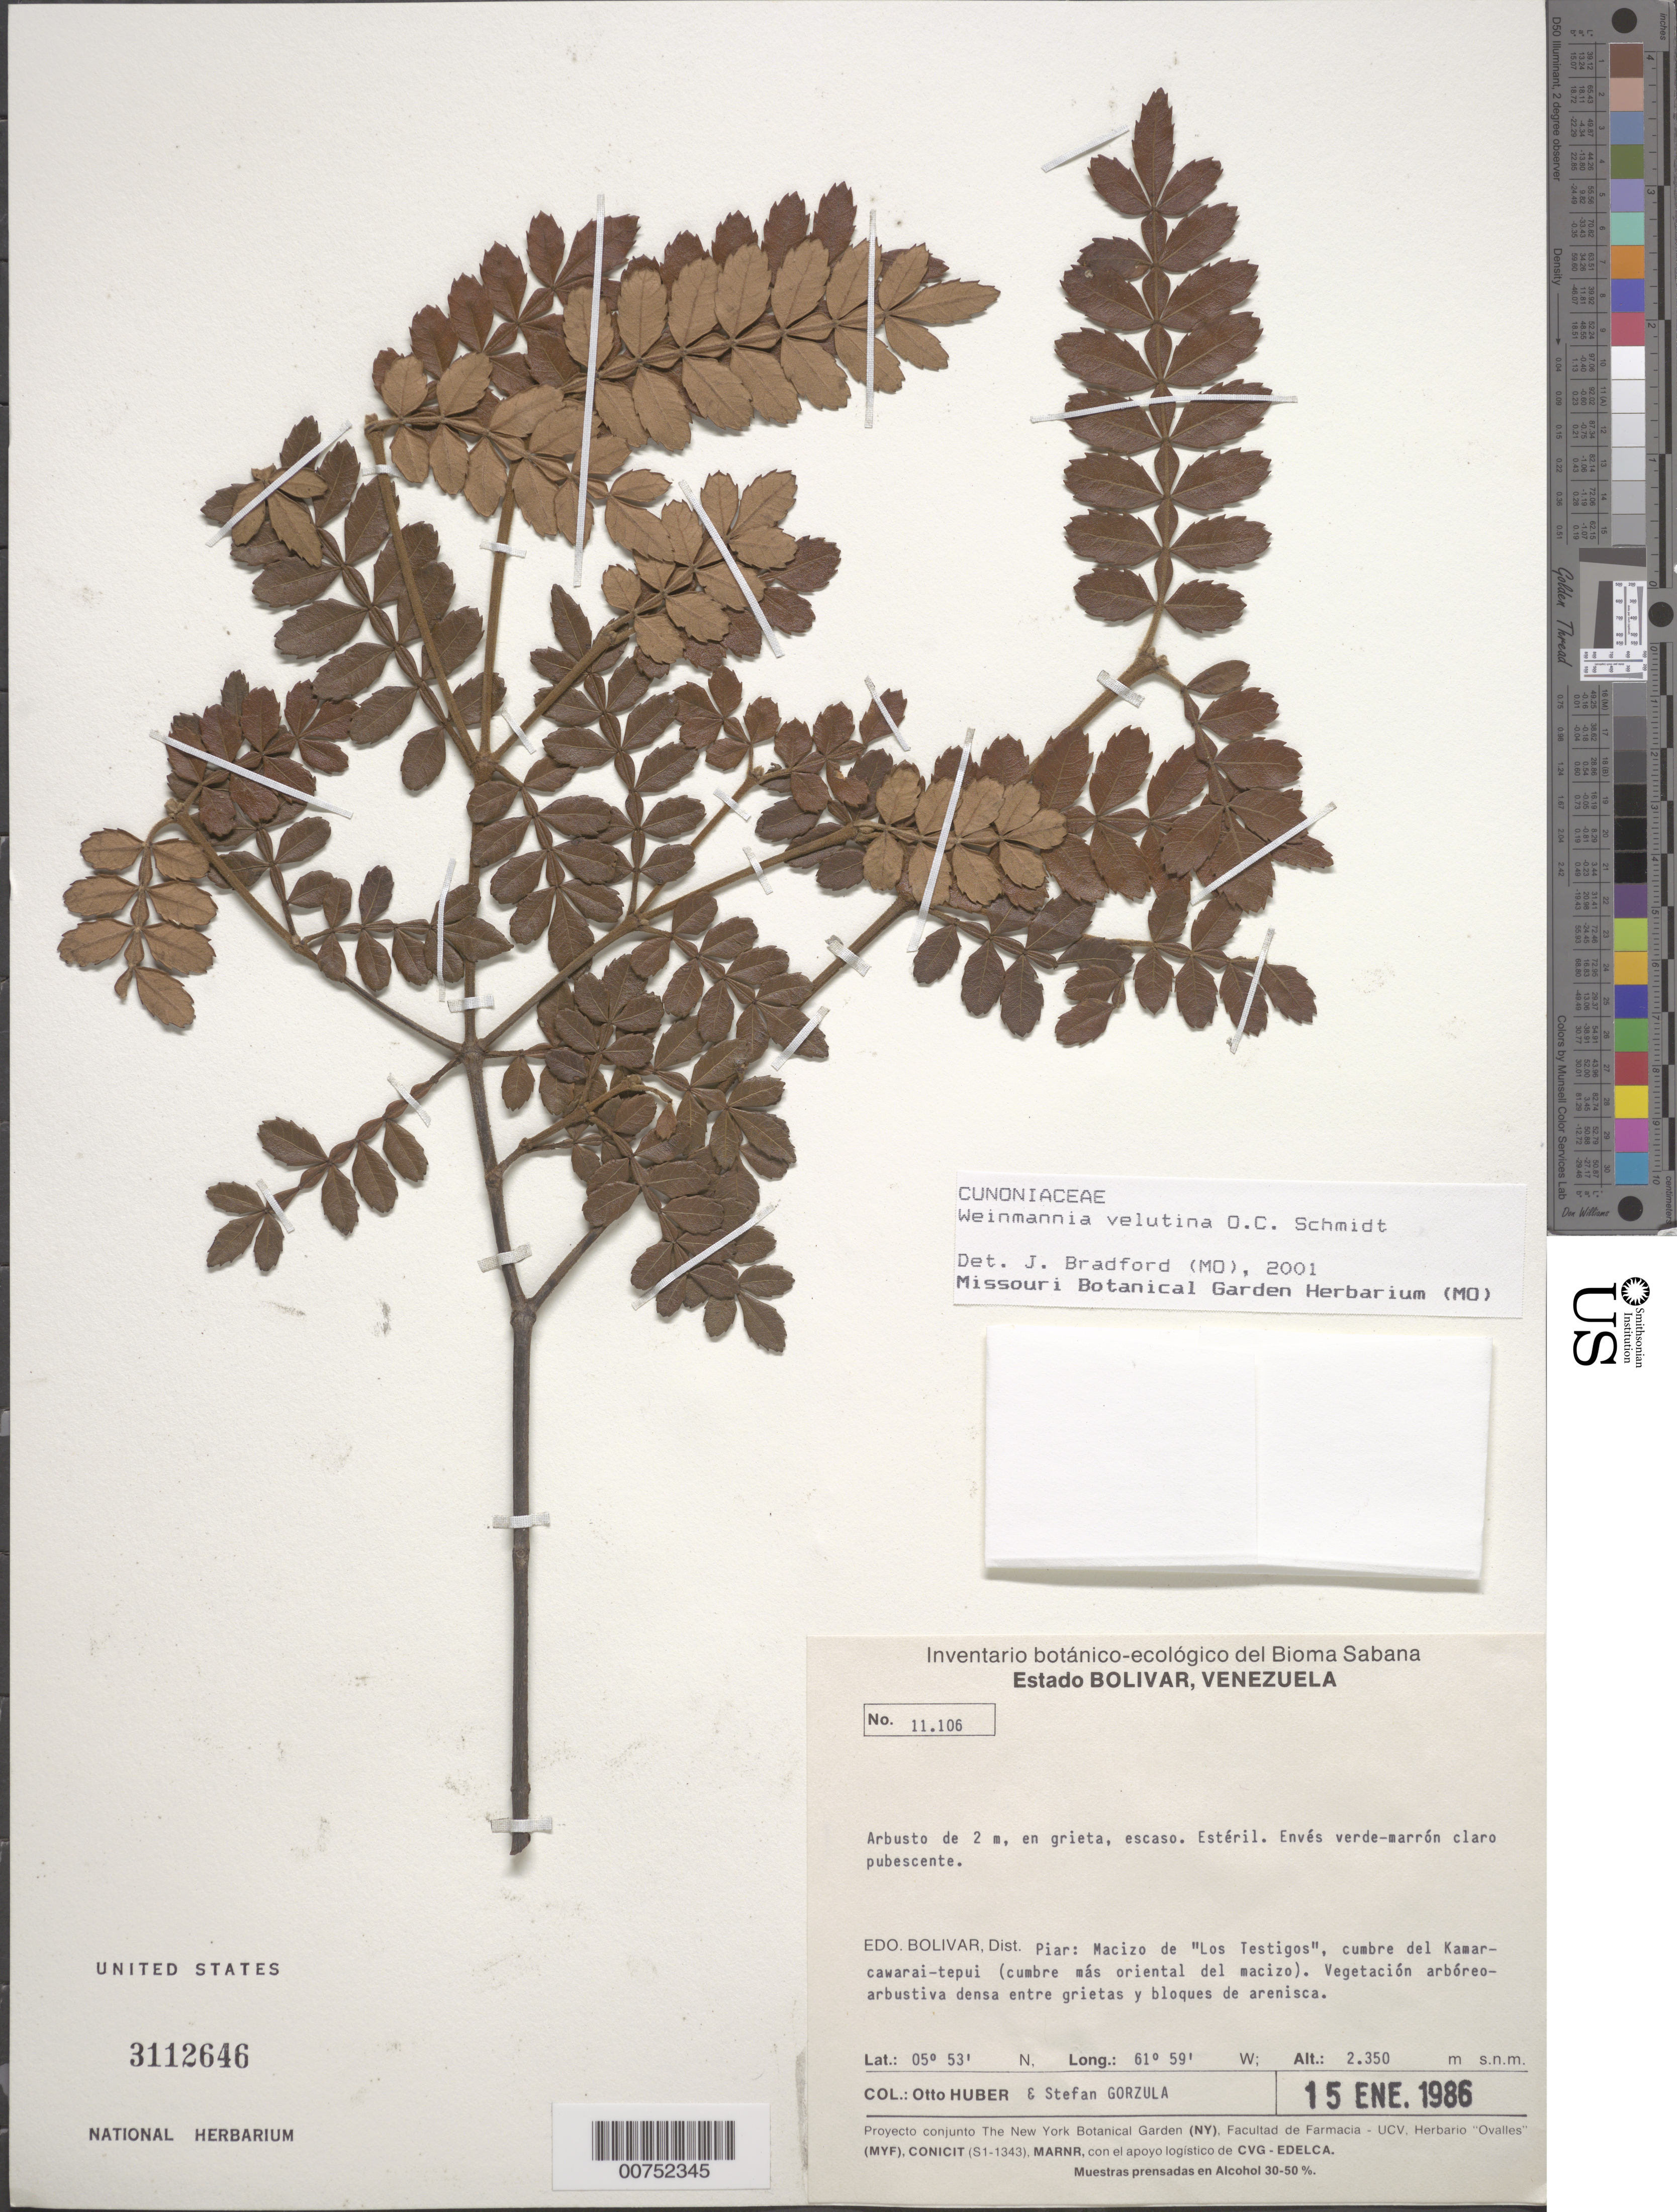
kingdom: Plantae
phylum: Tracheophyta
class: Magnoliopsida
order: Oxalidales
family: Cunoniaceae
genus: Weinmannia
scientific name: Weinmannia velutina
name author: O.C. Schmidt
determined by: Bradford, J. C.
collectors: O. Huber & S. Gorzula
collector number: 11106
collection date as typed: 15-Jan-86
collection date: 1986-01-15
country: Venezuela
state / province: Bolívar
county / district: Piar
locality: Maczio de "Los Testigos", cumbre del Kamarcawarai-tepuí (cumbre mas oriental del macizo)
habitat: Vegetación arboreo-arbustiva densa entre grietas y bloques de arenisca; en grieta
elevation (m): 2350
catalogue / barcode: US 3112646